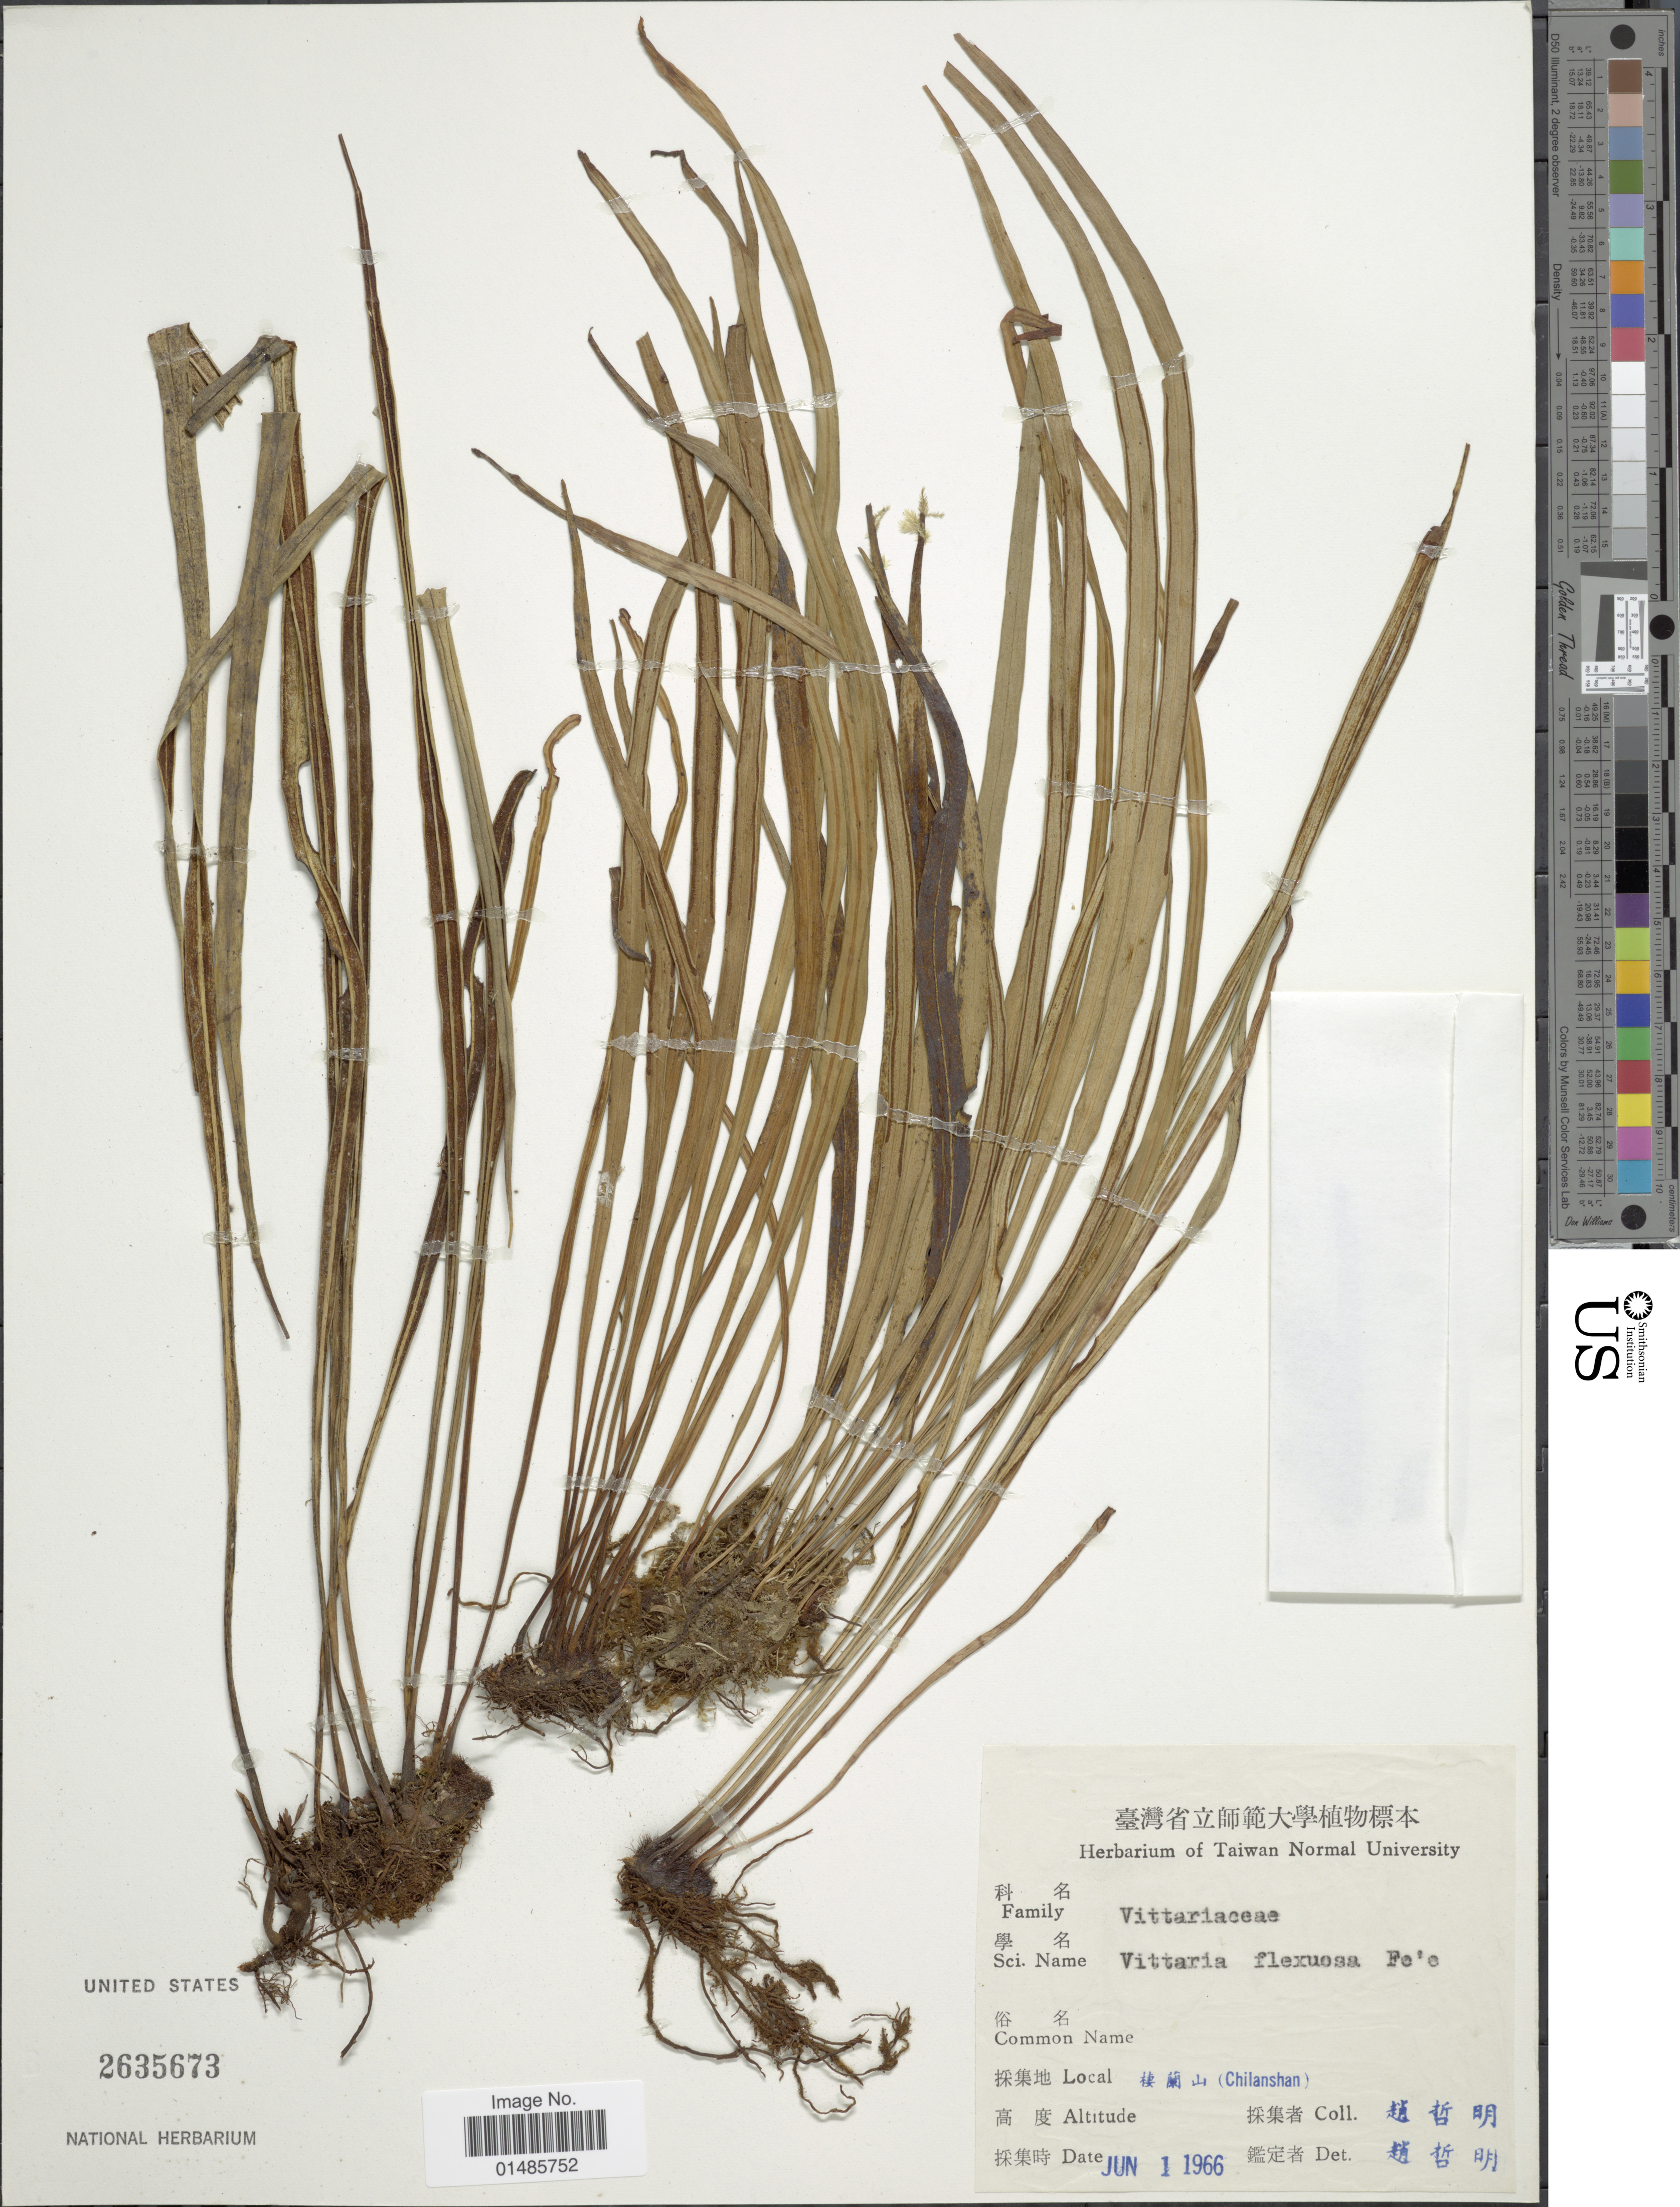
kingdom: Plantae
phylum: Tracheophyta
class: Polypodiopsida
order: Polypodiales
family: Pteridaceae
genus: Haplopteris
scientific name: Haplopteris flexuosa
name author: (Fée) E.H. Crane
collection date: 1966-06-01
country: Taiwan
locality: X (Chilanshan).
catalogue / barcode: US 2635673